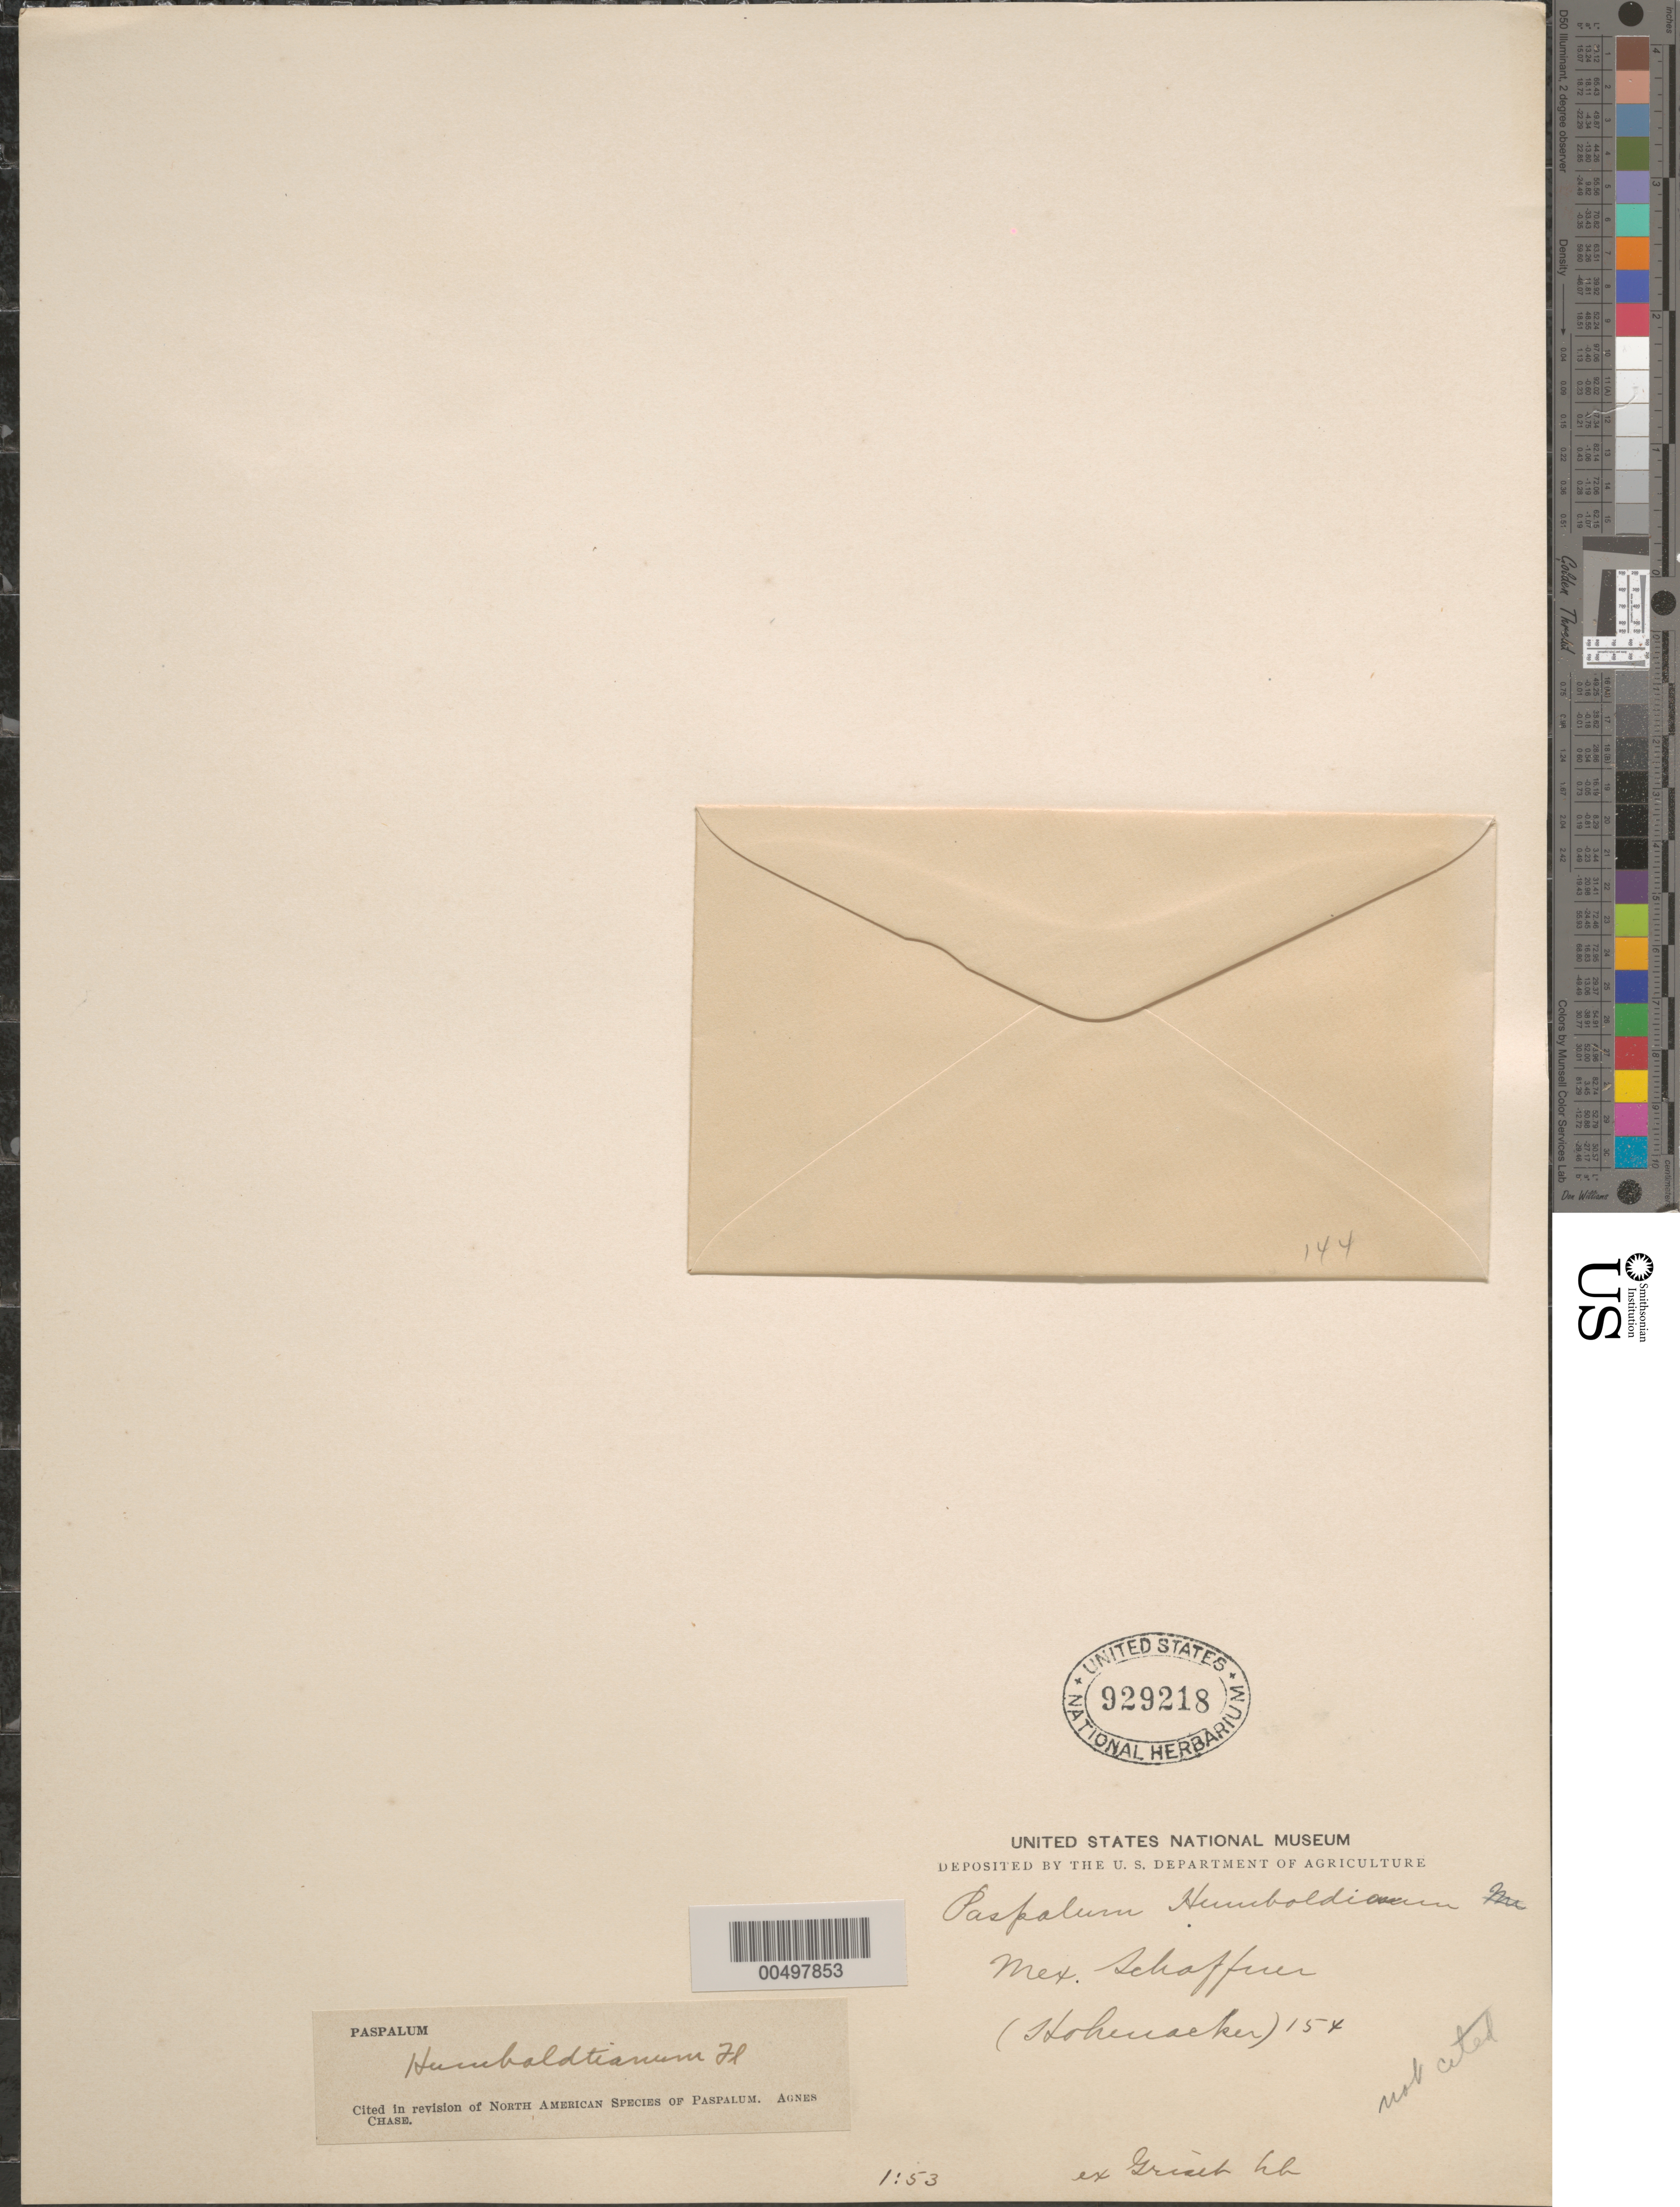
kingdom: Plantae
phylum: Tracheophyta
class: Liliopsida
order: Poales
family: Poaceae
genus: Paspalum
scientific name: Paspalum humboldtianum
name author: Flüggé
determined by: Chase, [M.] Agnes, (US)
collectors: -. Schaffner & Hohenacker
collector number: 154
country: Mexico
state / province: Durango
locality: San Ramon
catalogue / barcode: US 929218